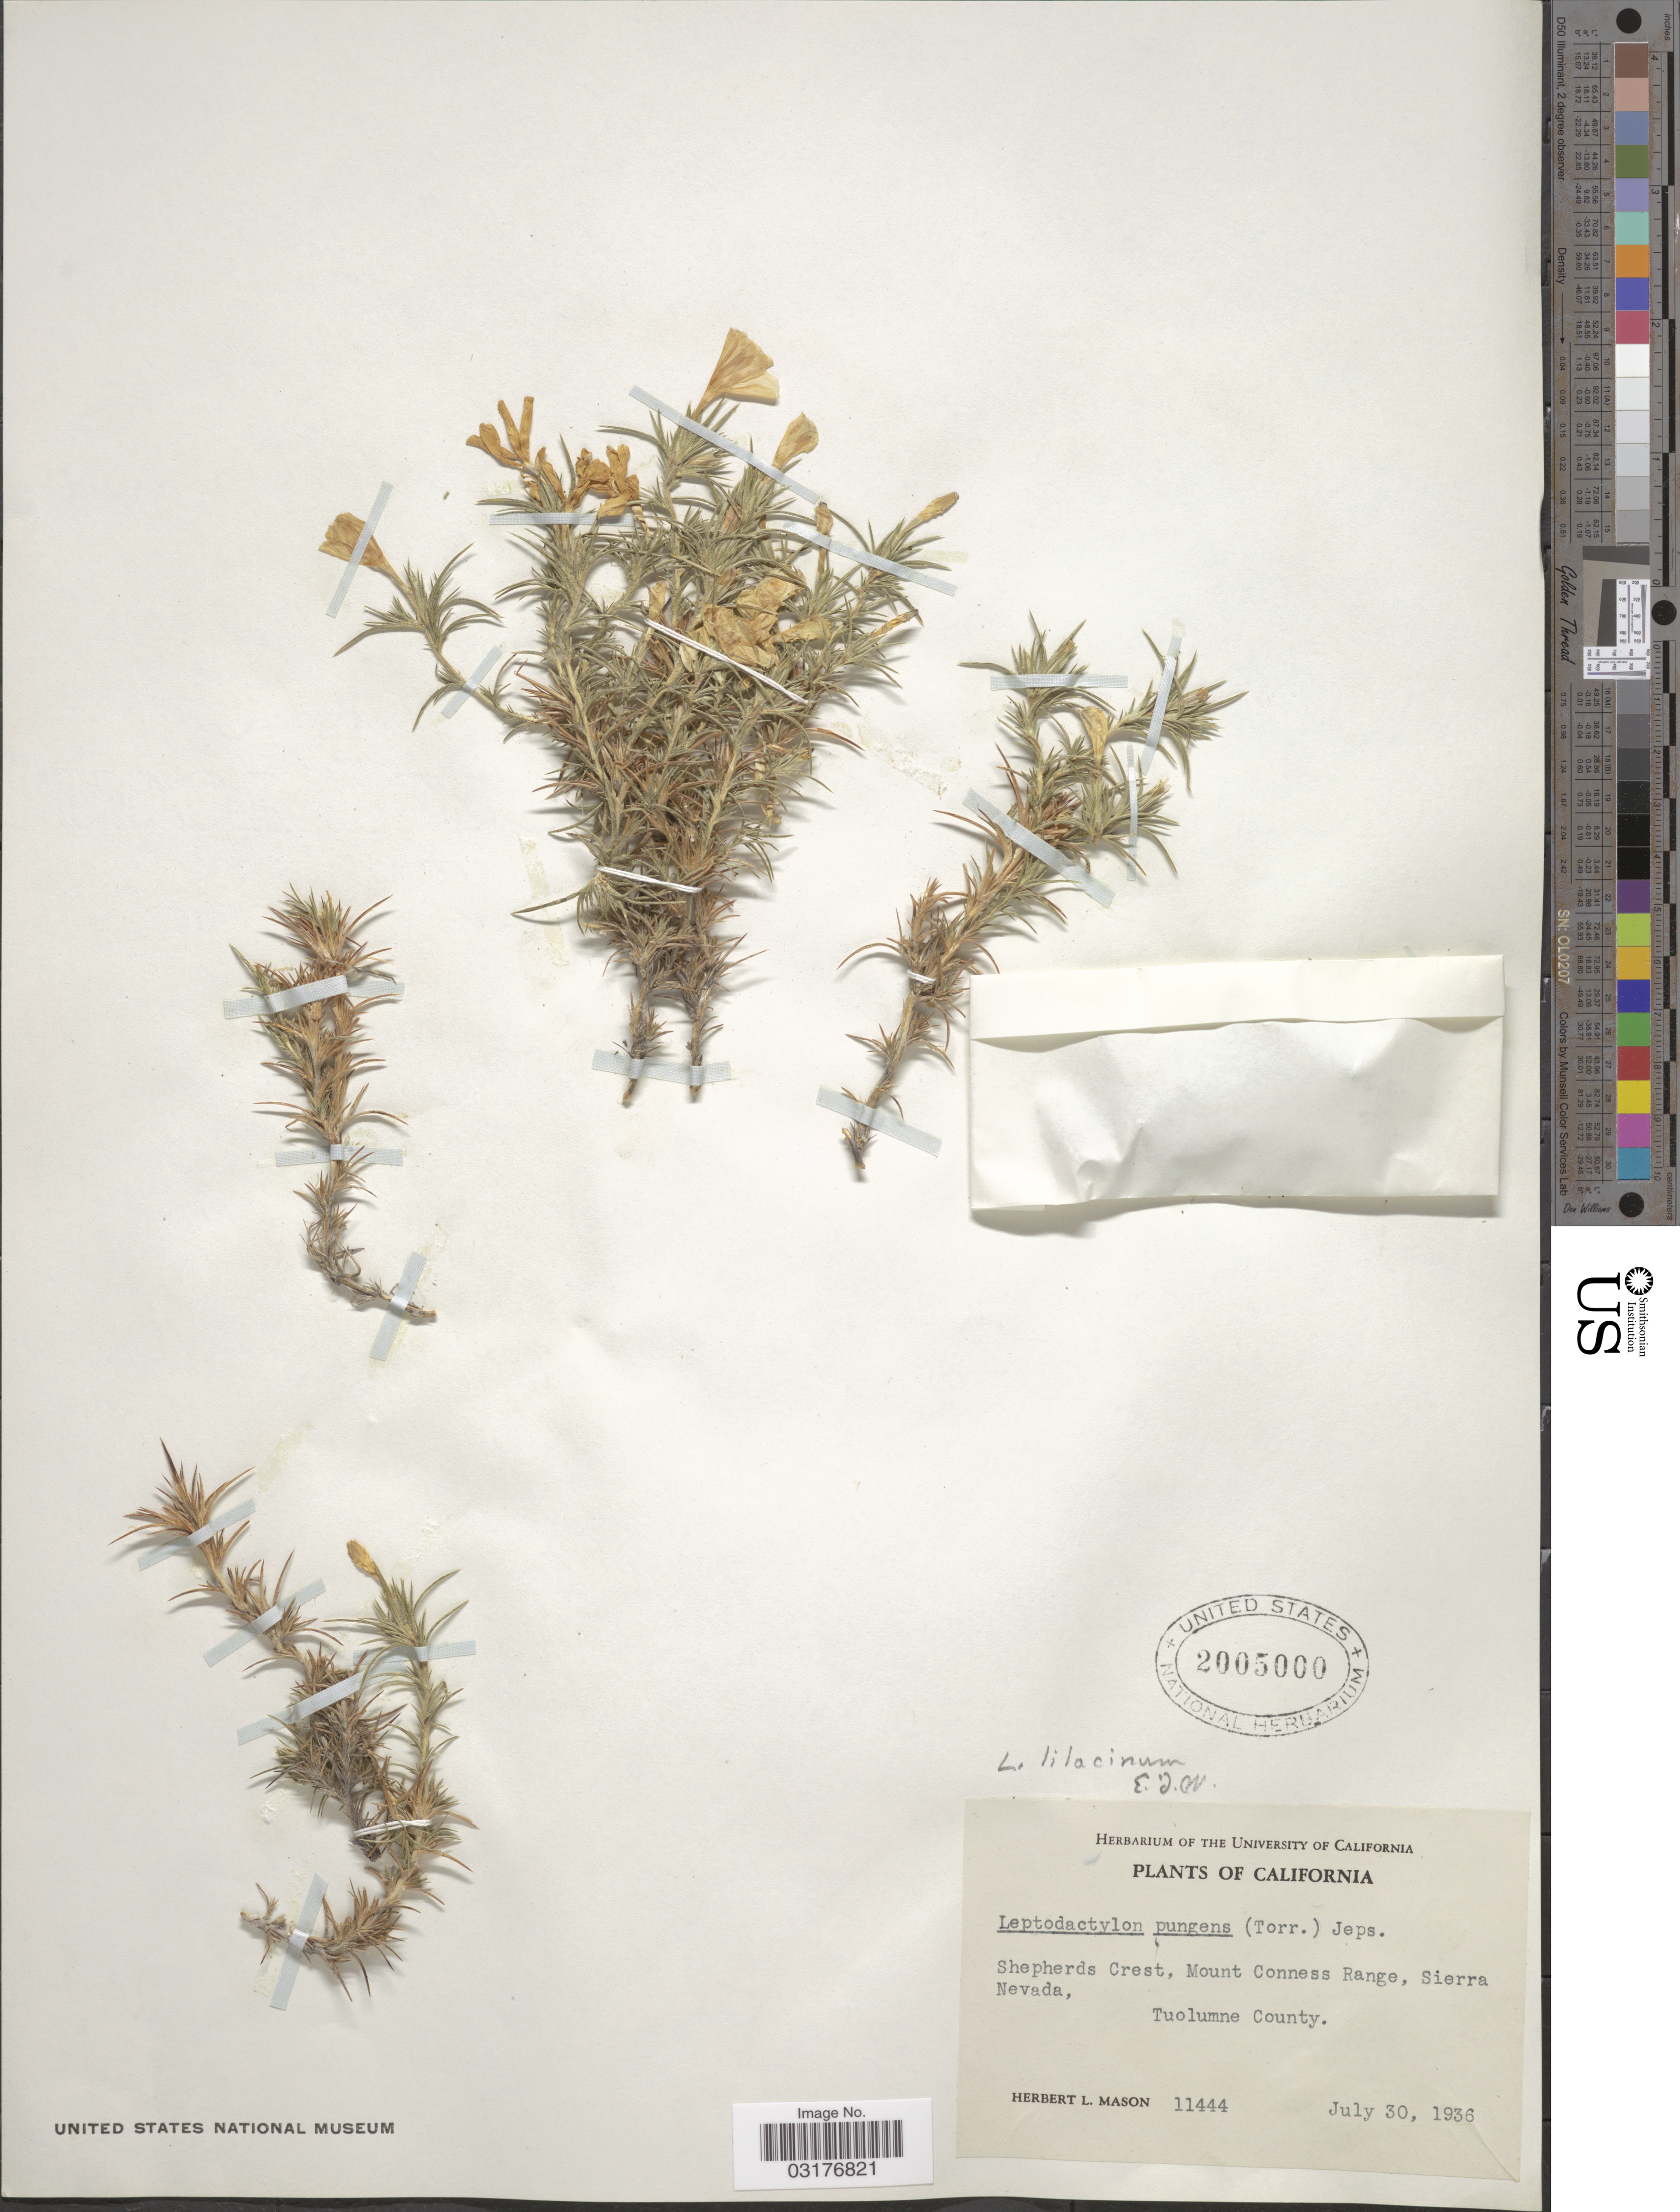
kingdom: Plantae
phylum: Tracheophyta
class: Magnoliopsida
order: Ericales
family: Polemoniaceae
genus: Linanthus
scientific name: Linanthus pungens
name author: (Torr.) J.M. Porter & L.A. Johnson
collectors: H. L. Mason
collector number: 11444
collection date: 1936-07-30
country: United States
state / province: California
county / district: Tuolumne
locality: Shepherds Crest, Mount Conness Range, Sierra Nevada, Tuolumne County.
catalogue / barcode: US 2005000